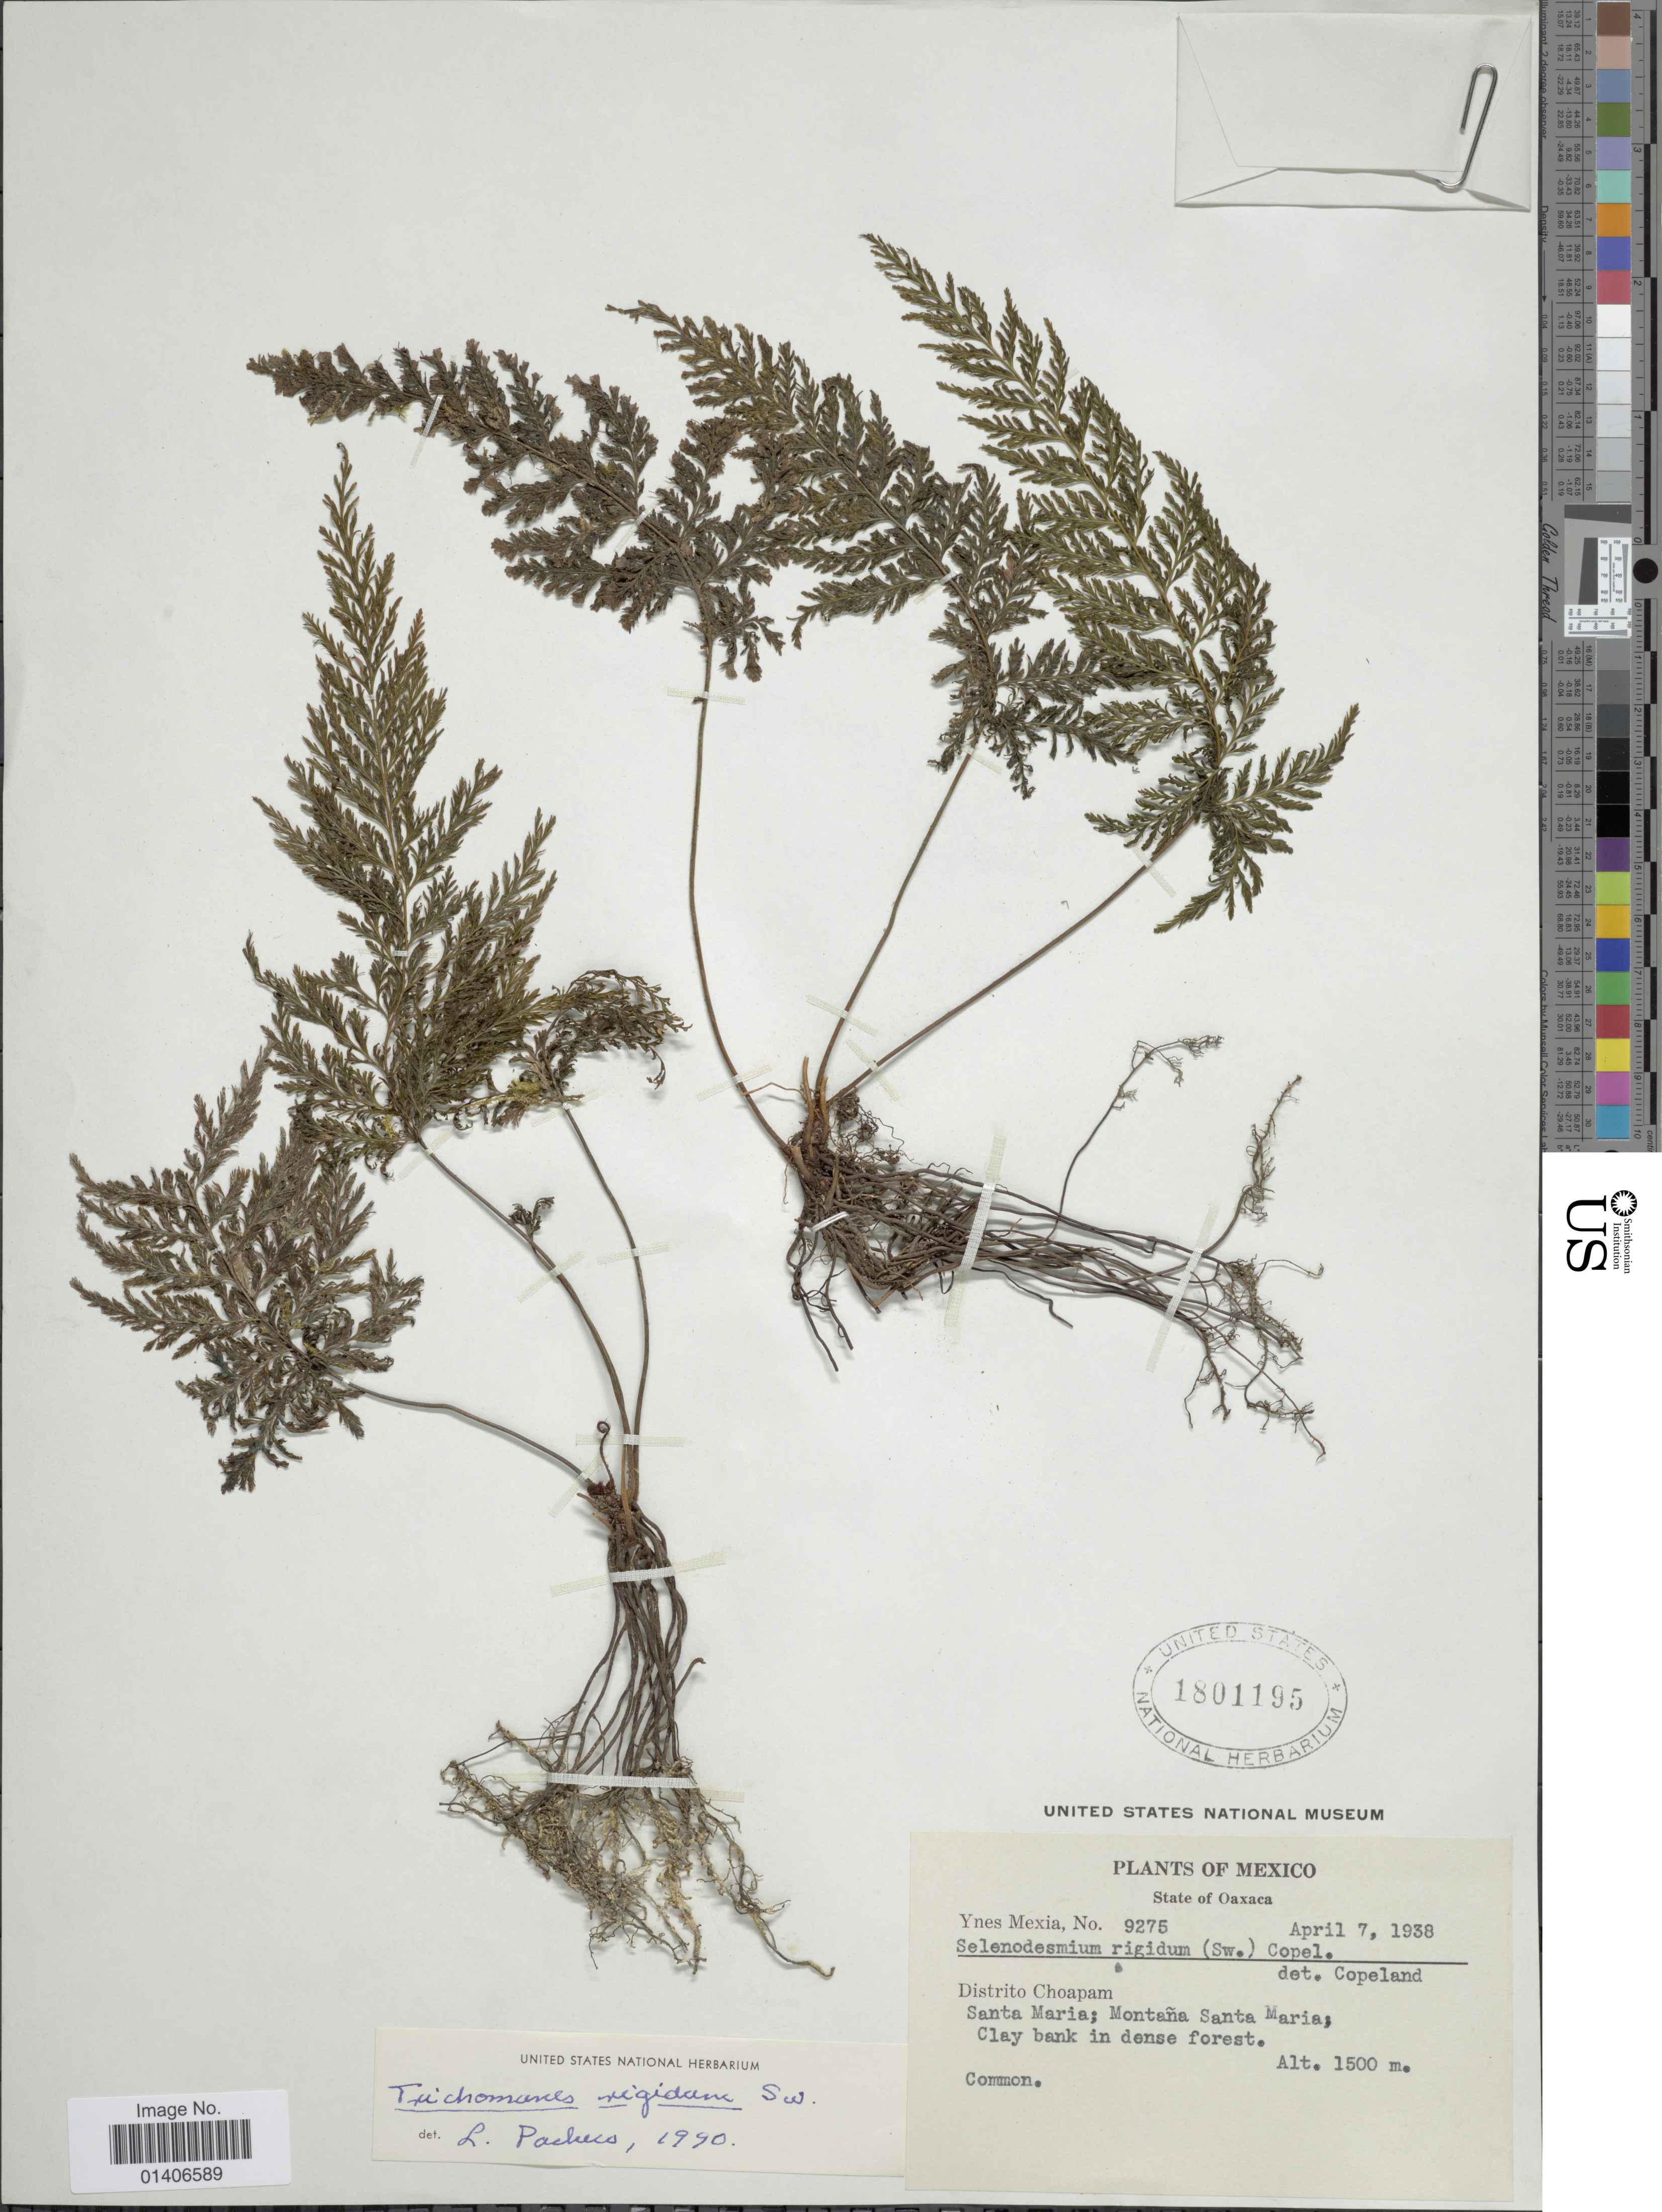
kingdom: Plantae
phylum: Tracheophyta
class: Polypodiopsida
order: Hymenophyllales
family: Hymenophyllaceae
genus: Abrodictyum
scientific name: Abrodictyum rigidum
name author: (Sw.) Ebihara & Dubuisson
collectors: Y. Mexia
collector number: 9275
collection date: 1938-04-07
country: Mexico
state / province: Oaxaca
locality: District Choapam, Santa Maria; Montaña Santa Maria; Clay bank in dense forest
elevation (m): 1500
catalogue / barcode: US 1801195